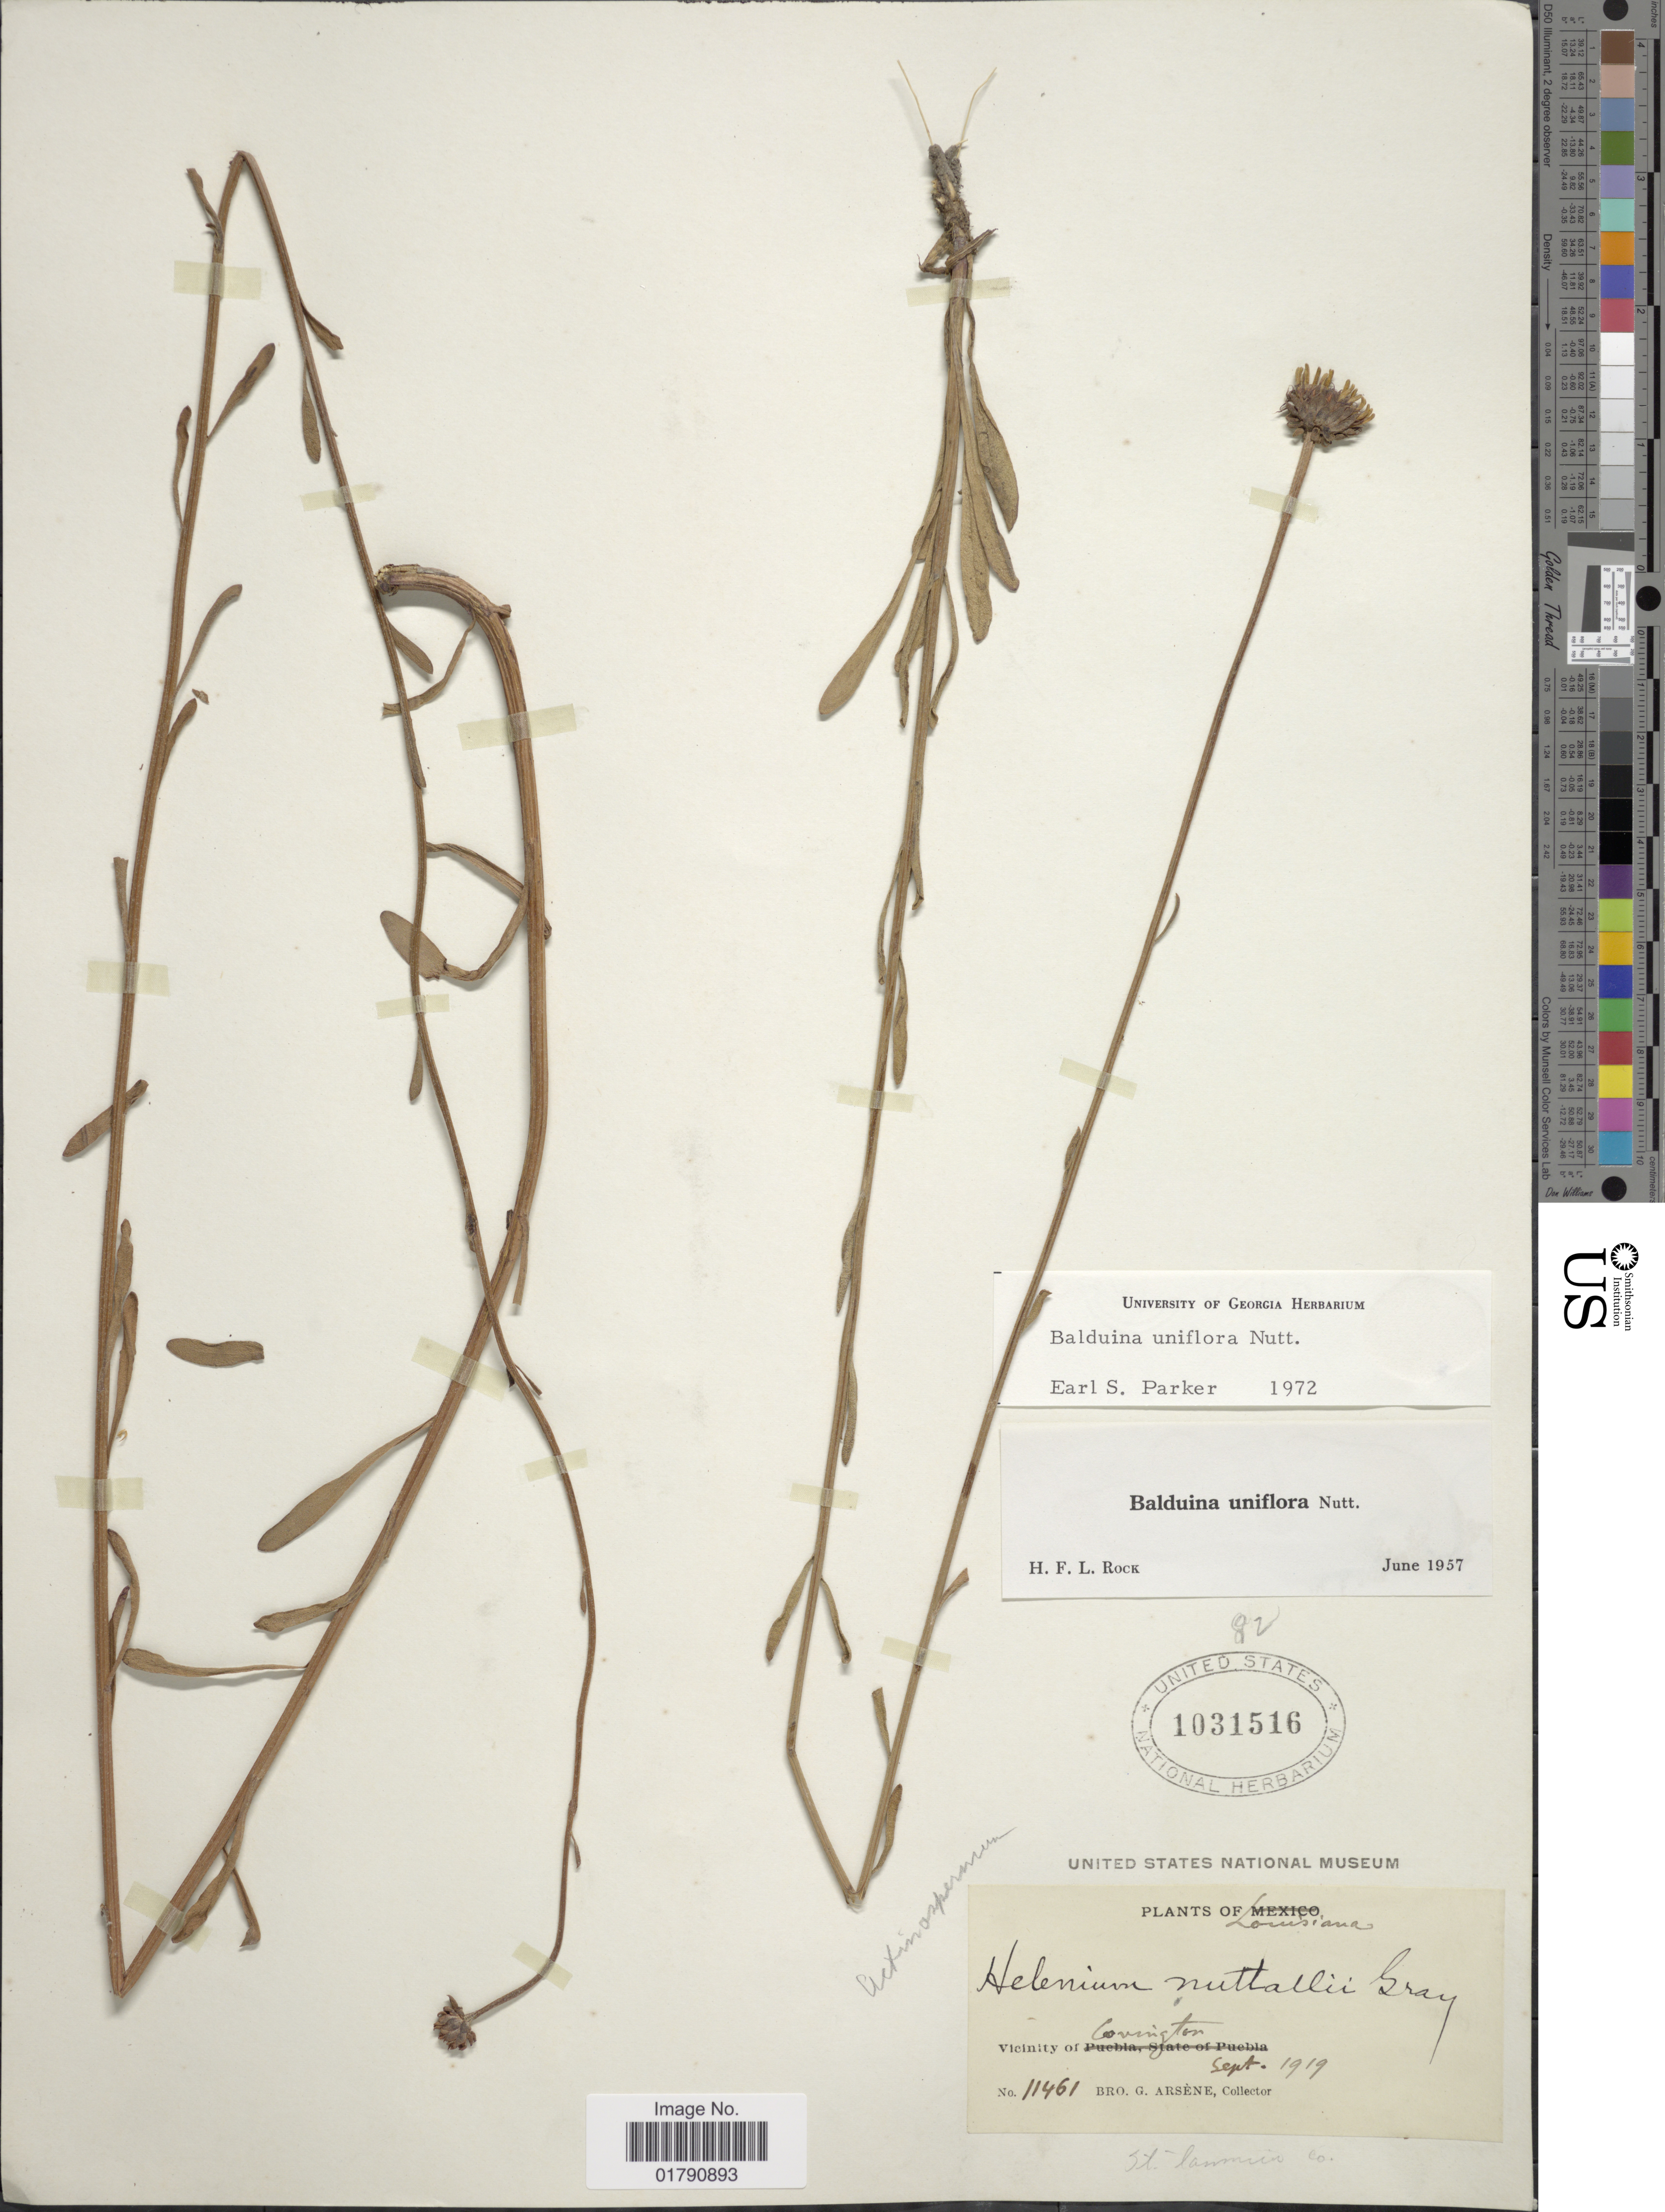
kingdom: Plantae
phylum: Tracheophyta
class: Magnoliopsida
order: Asterales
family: Asteraceae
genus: Balduina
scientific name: Balduina uniflora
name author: Nutt.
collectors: Bro. G. Arsène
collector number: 11461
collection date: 1919-09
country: United States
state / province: Louisiana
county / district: St, Tammany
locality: Vicinity of Covington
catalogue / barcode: US 1031516